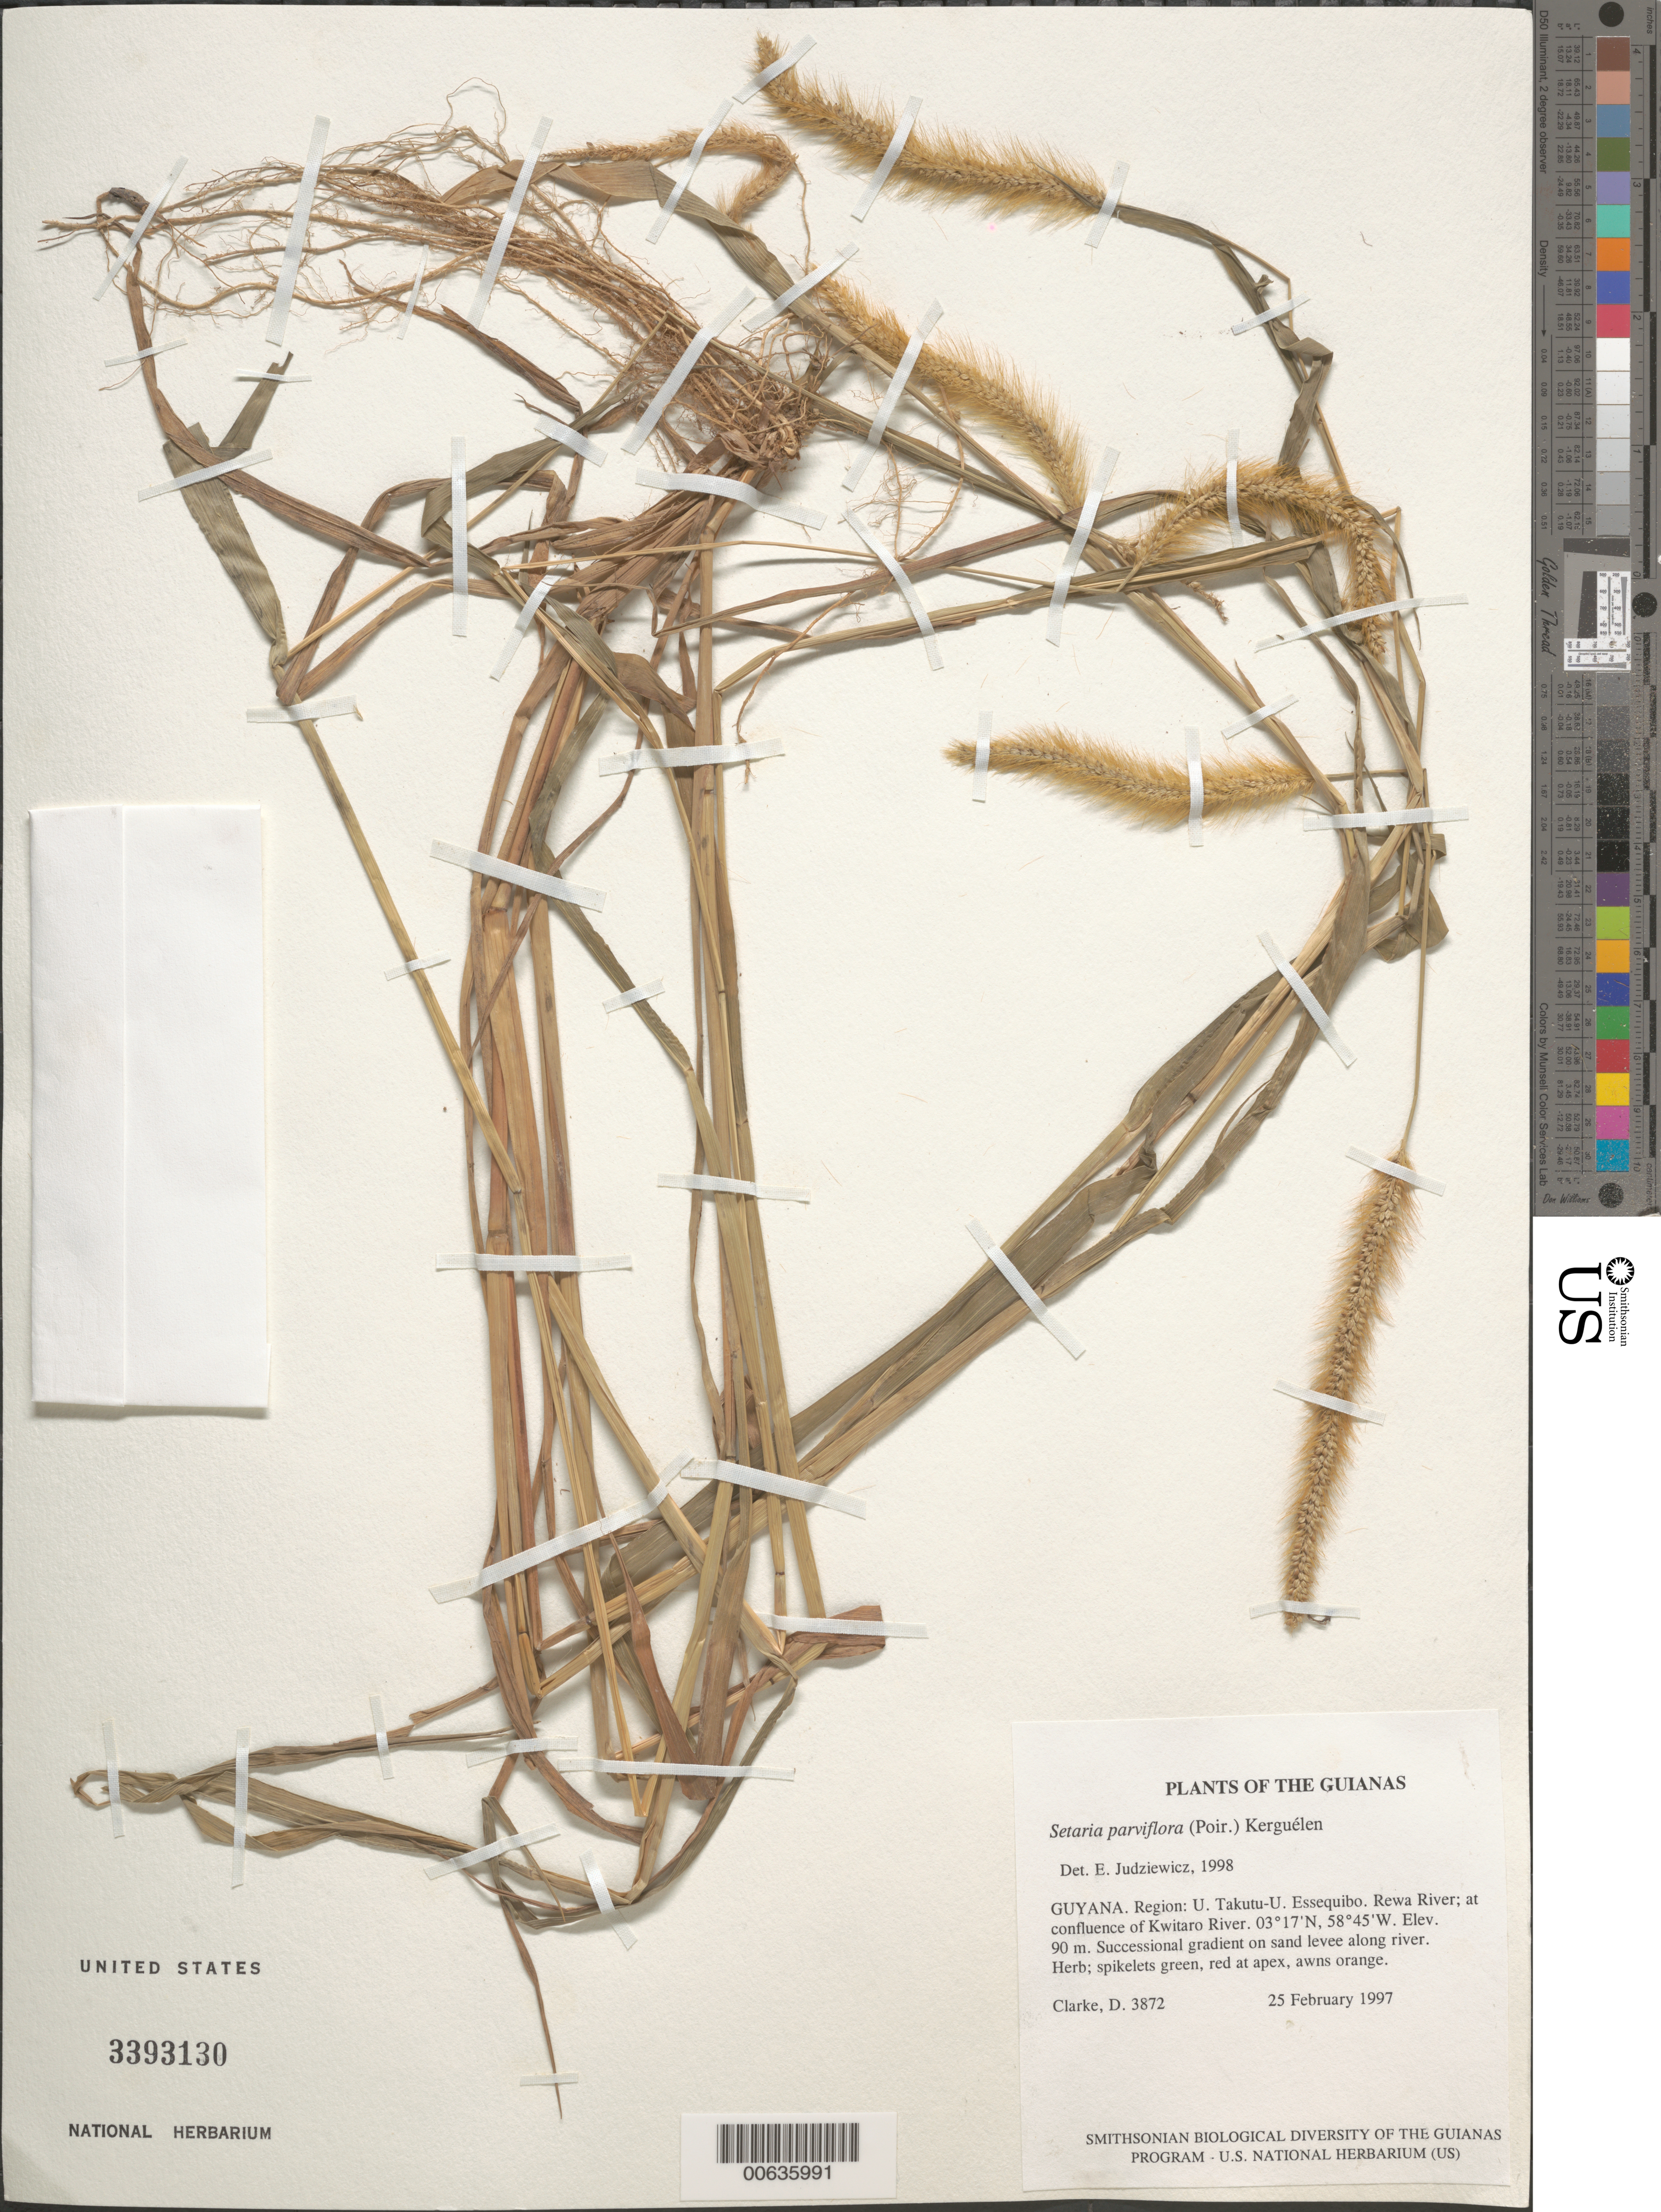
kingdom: Plantae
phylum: Tracheophyta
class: Liliopsida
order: Poales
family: Poaceae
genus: Setaria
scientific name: Setaria parviflora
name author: (Poir.) Kerguélen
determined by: Judziewicz, E. J.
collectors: H. D. Clarke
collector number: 3872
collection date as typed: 25 February 1997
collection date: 1997-02-25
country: Guyana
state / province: U. Takutu-U. Essequibo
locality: Rewa River; at confluence of Kwitaro River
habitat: Successional gradient on sand levee along river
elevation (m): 90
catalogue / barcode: US 3393130